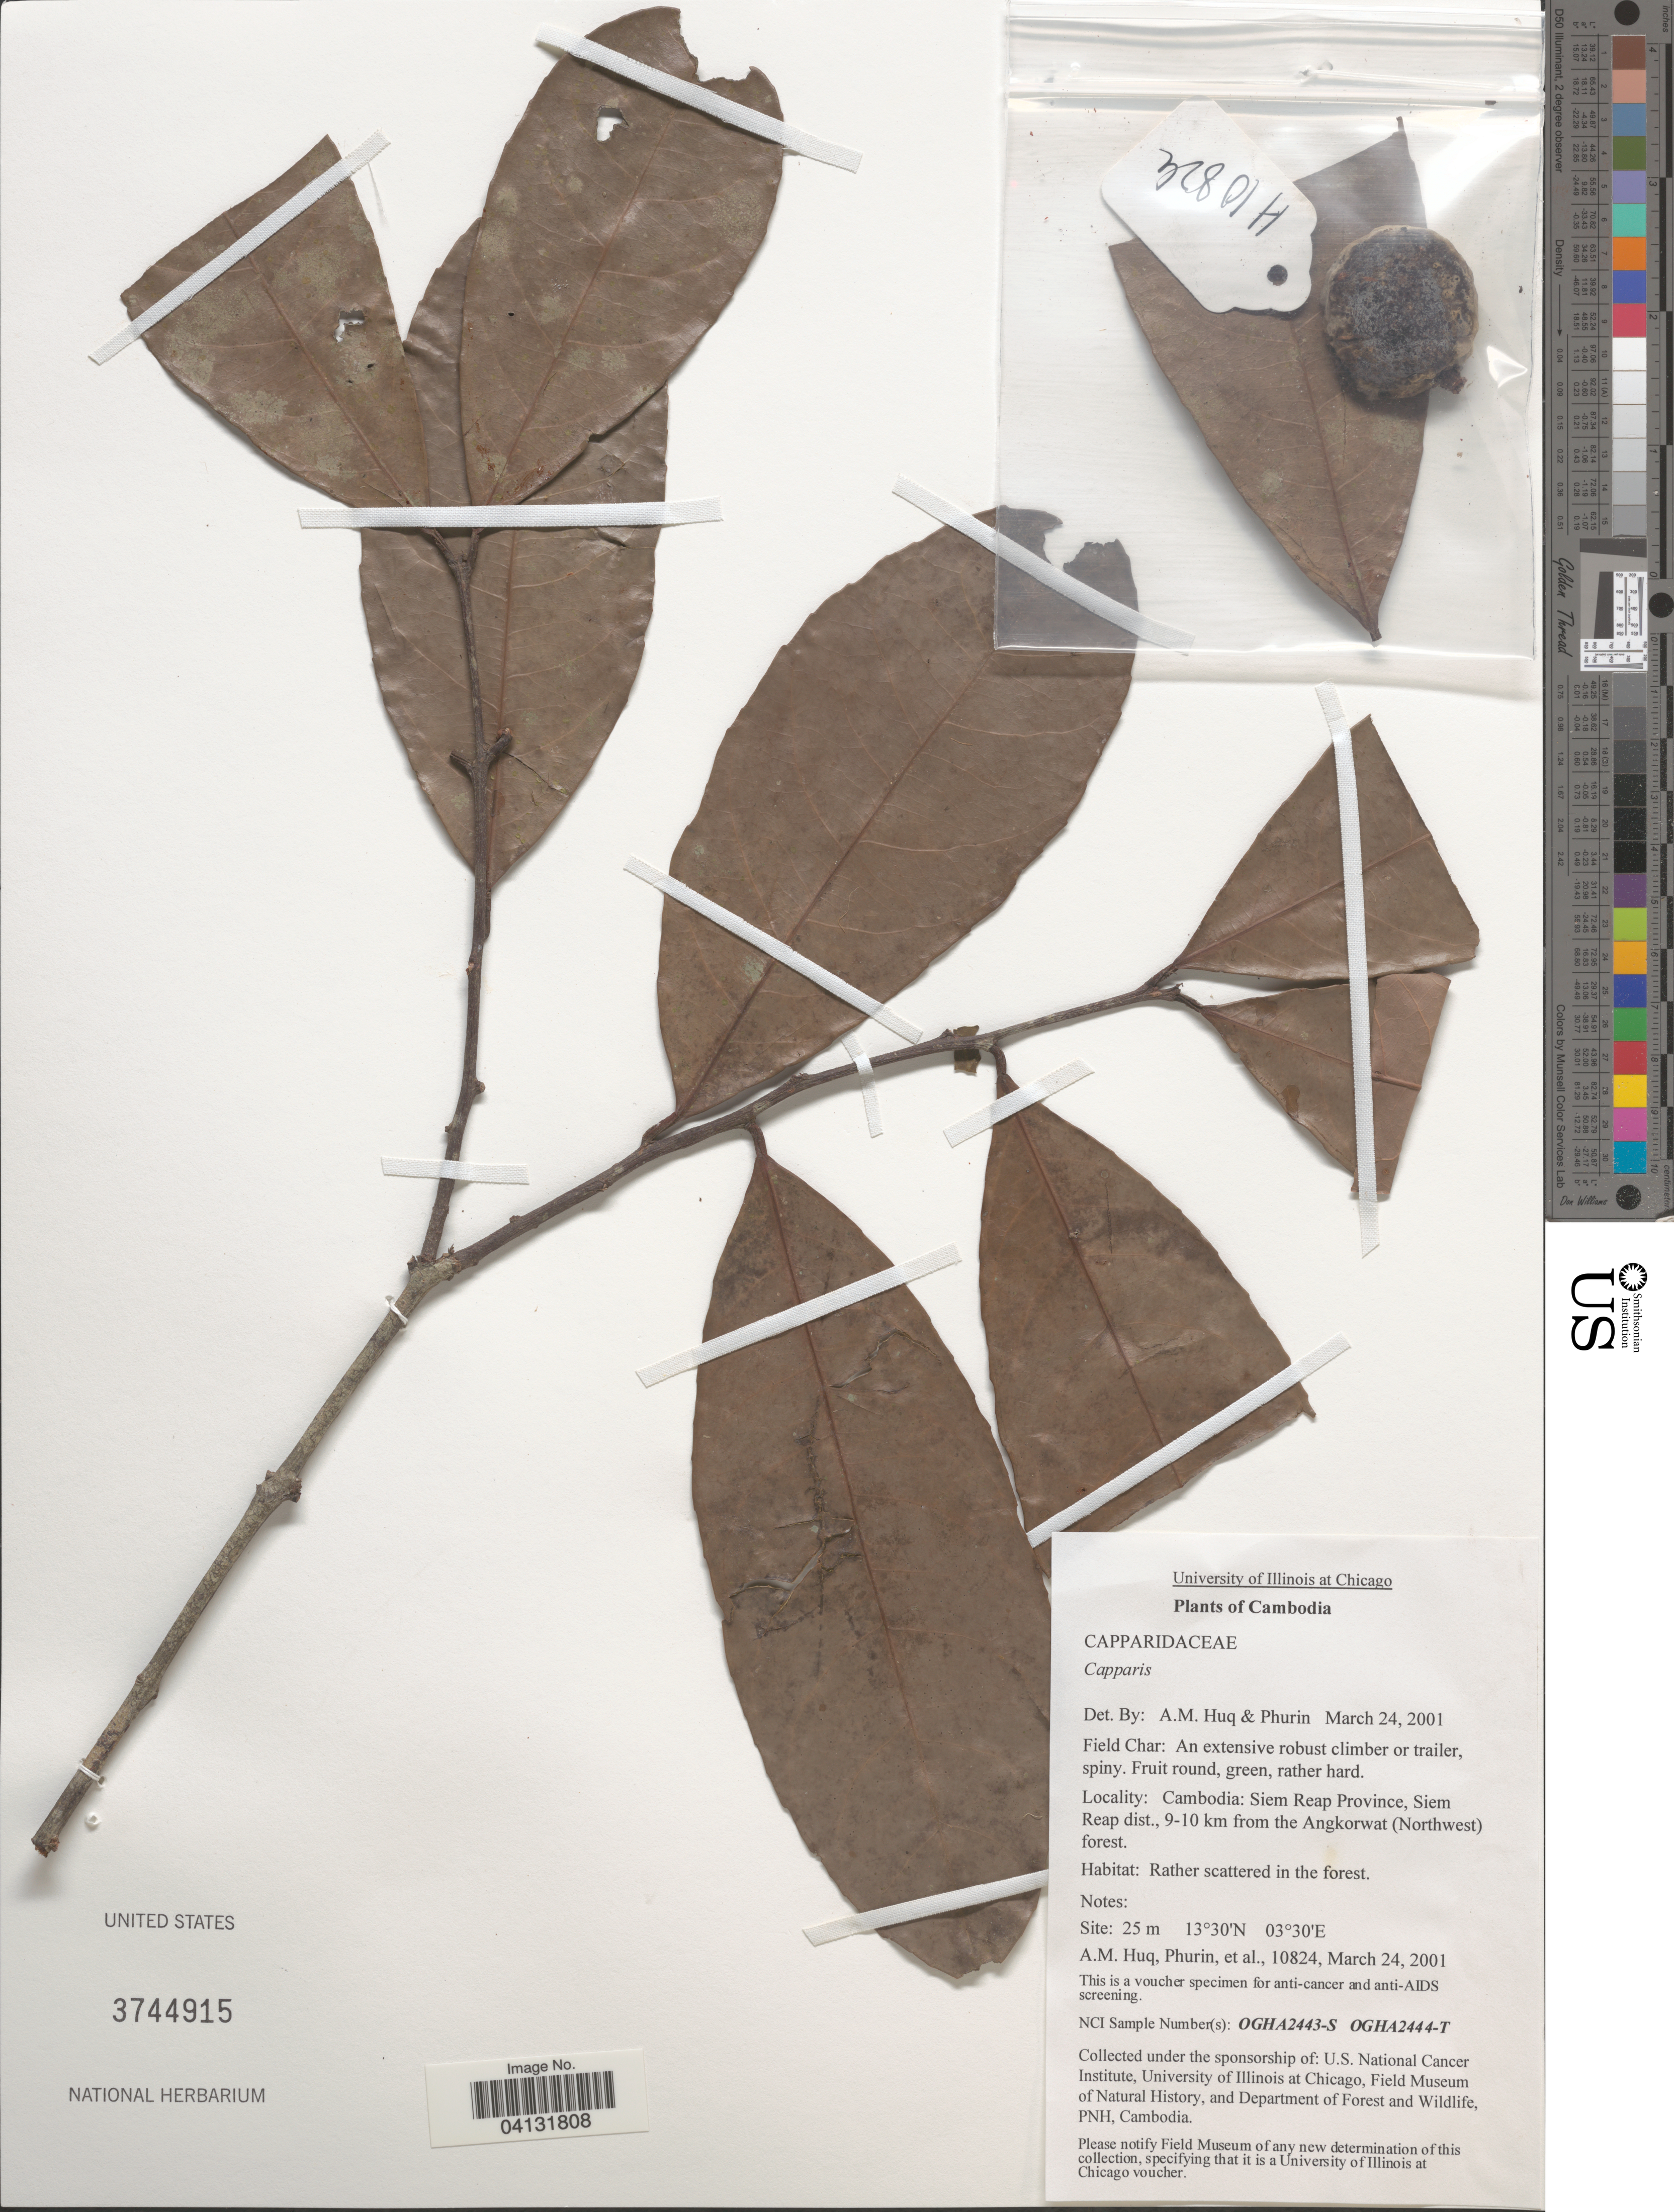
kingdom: Plantae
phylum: Tracheophyta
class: Magnoliopsida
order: Brassicales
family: Capparaceae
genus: Capparis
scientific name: Capparis sp.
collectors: A. M. Huq, -. Phurin & et al.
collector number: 10824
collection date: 2001-03-24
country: Cambodia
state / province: Siĕm Réab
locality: Siem Reap Province, Siem Reap dist., 9-10 km from the Angkorwat (Northwest) forest.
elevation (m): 25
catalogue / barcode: US 3744915